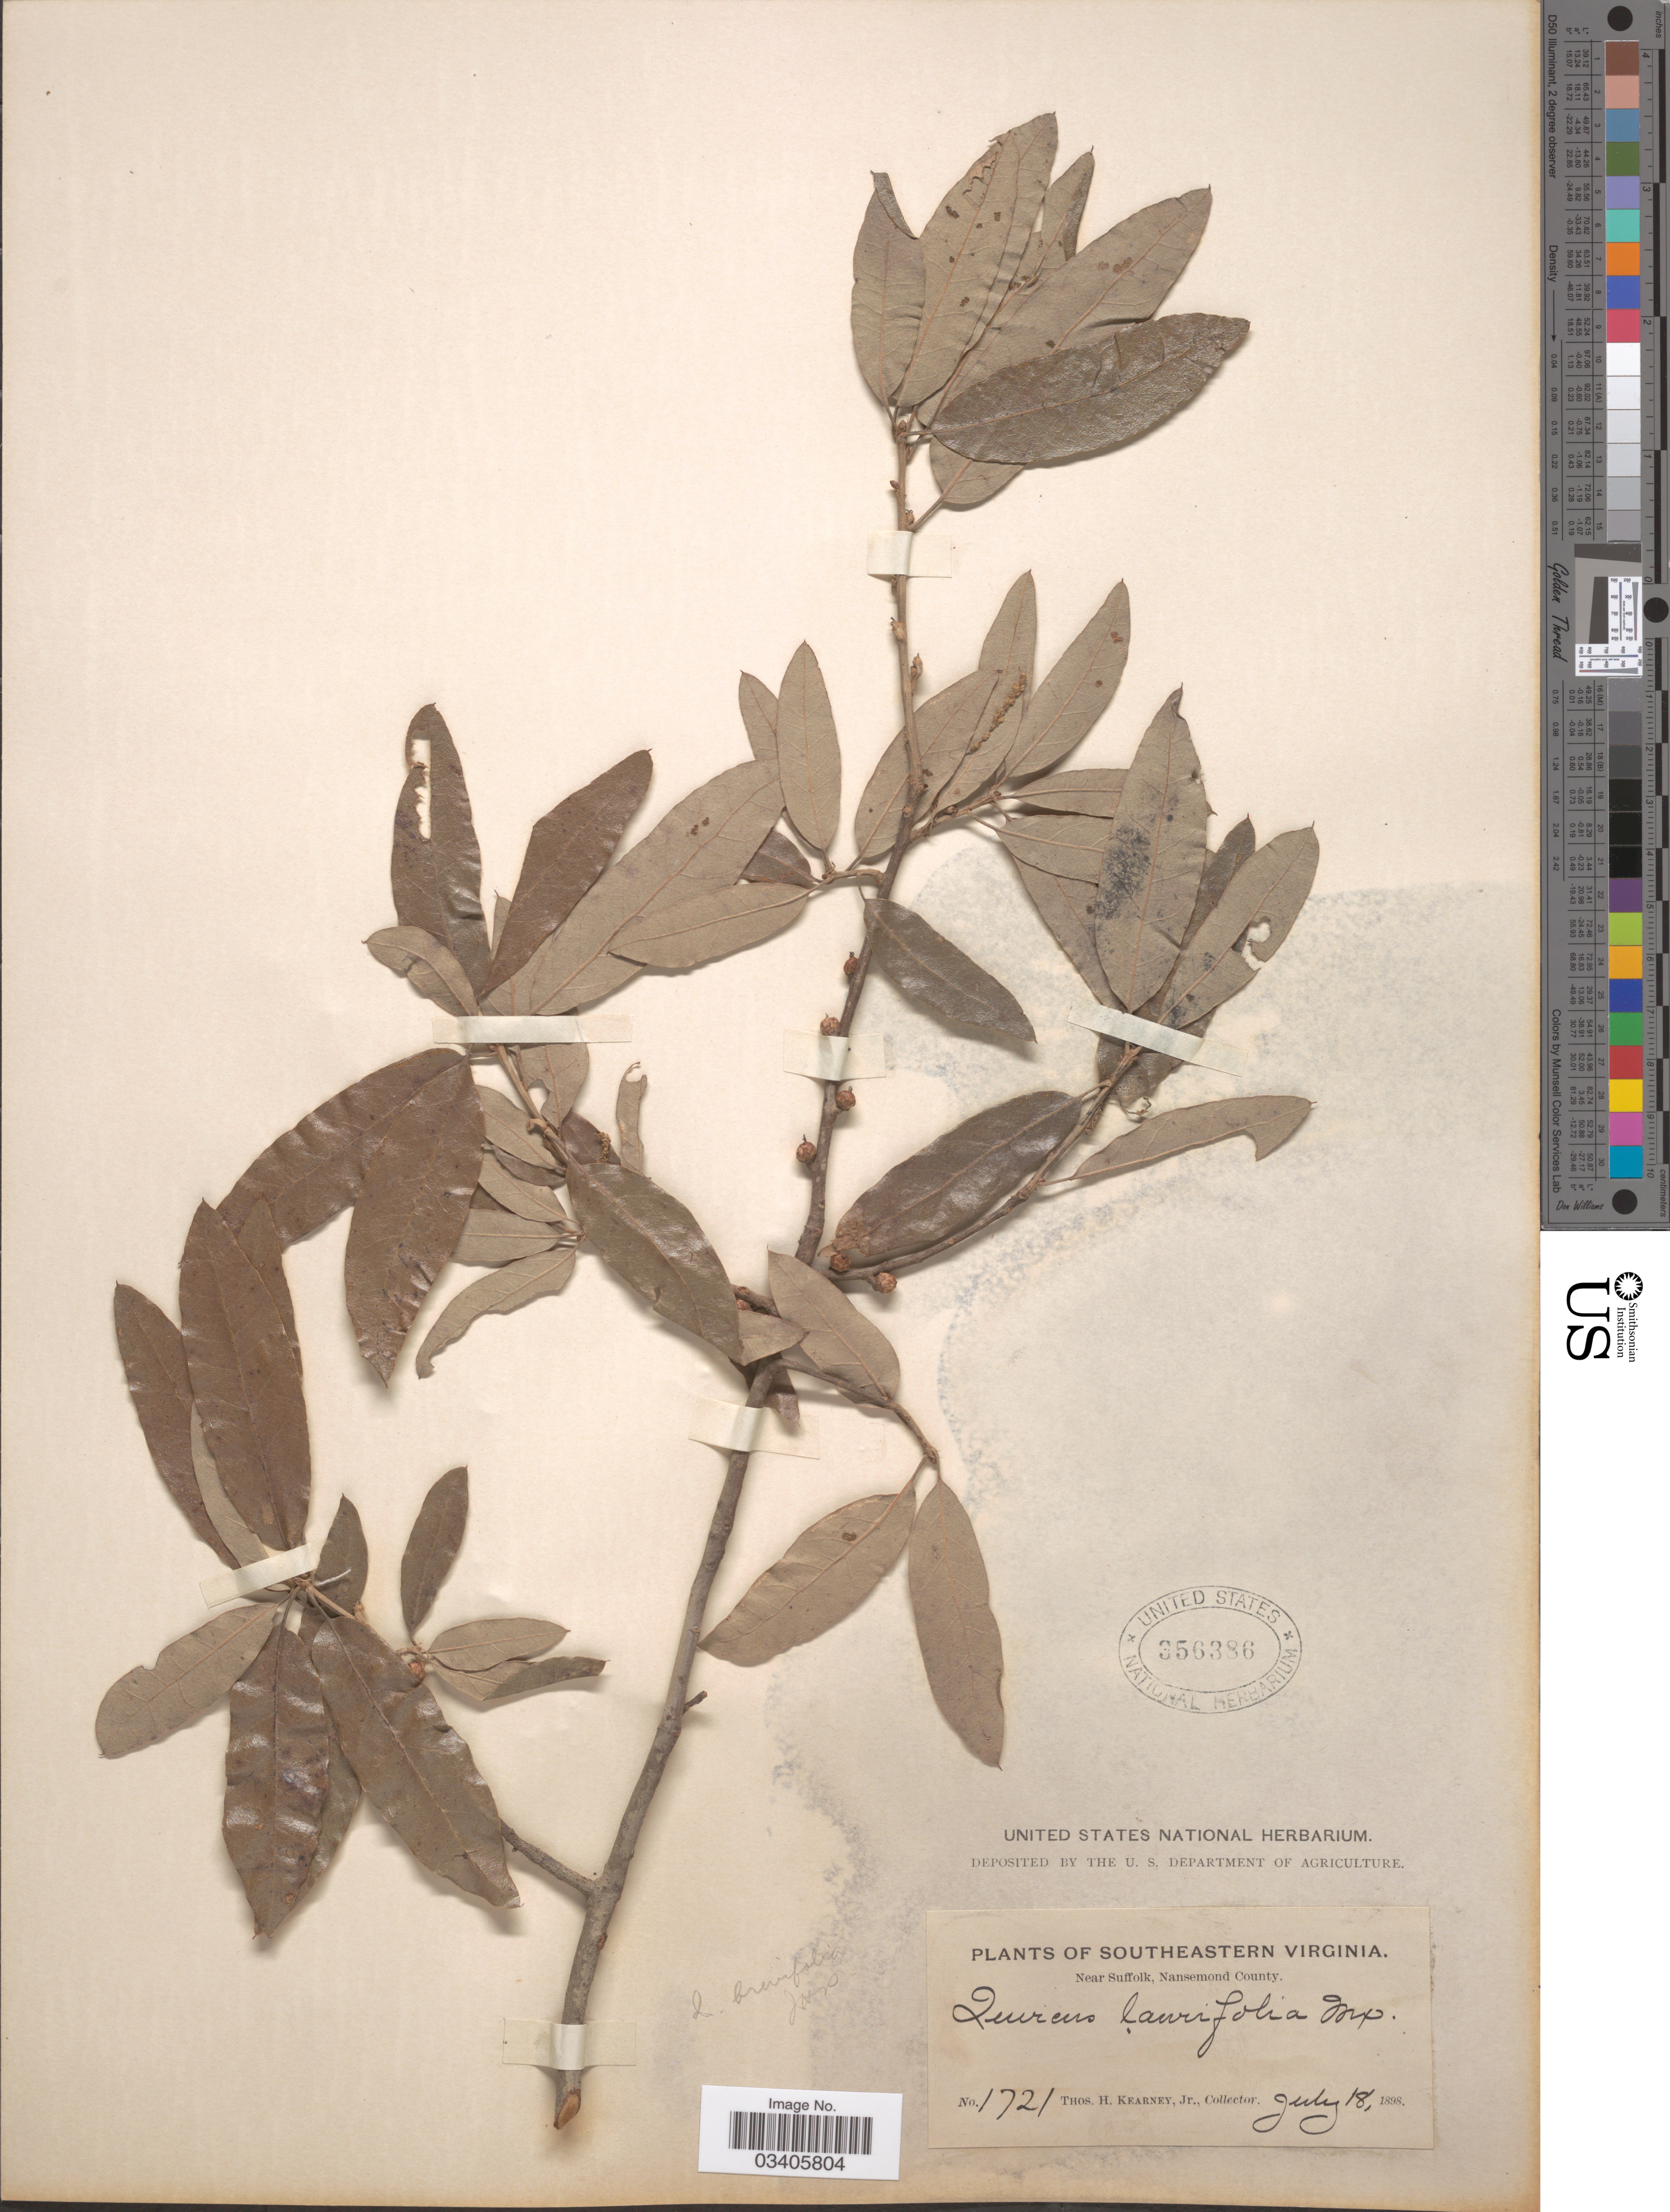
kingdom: Plantae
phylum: Tracheophyta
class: Magnoliopsida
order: Fagales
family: Fagaceae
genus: Quercus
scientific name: Quercus incana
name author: W. Bartram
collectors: T. H. Kearney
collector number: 1721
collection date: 1898-07-18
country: United States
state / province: Virginia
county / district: City of Suffolk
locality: Southeastern Virginia. Near Suffolk, Nansemond County.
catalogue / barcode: US 356386